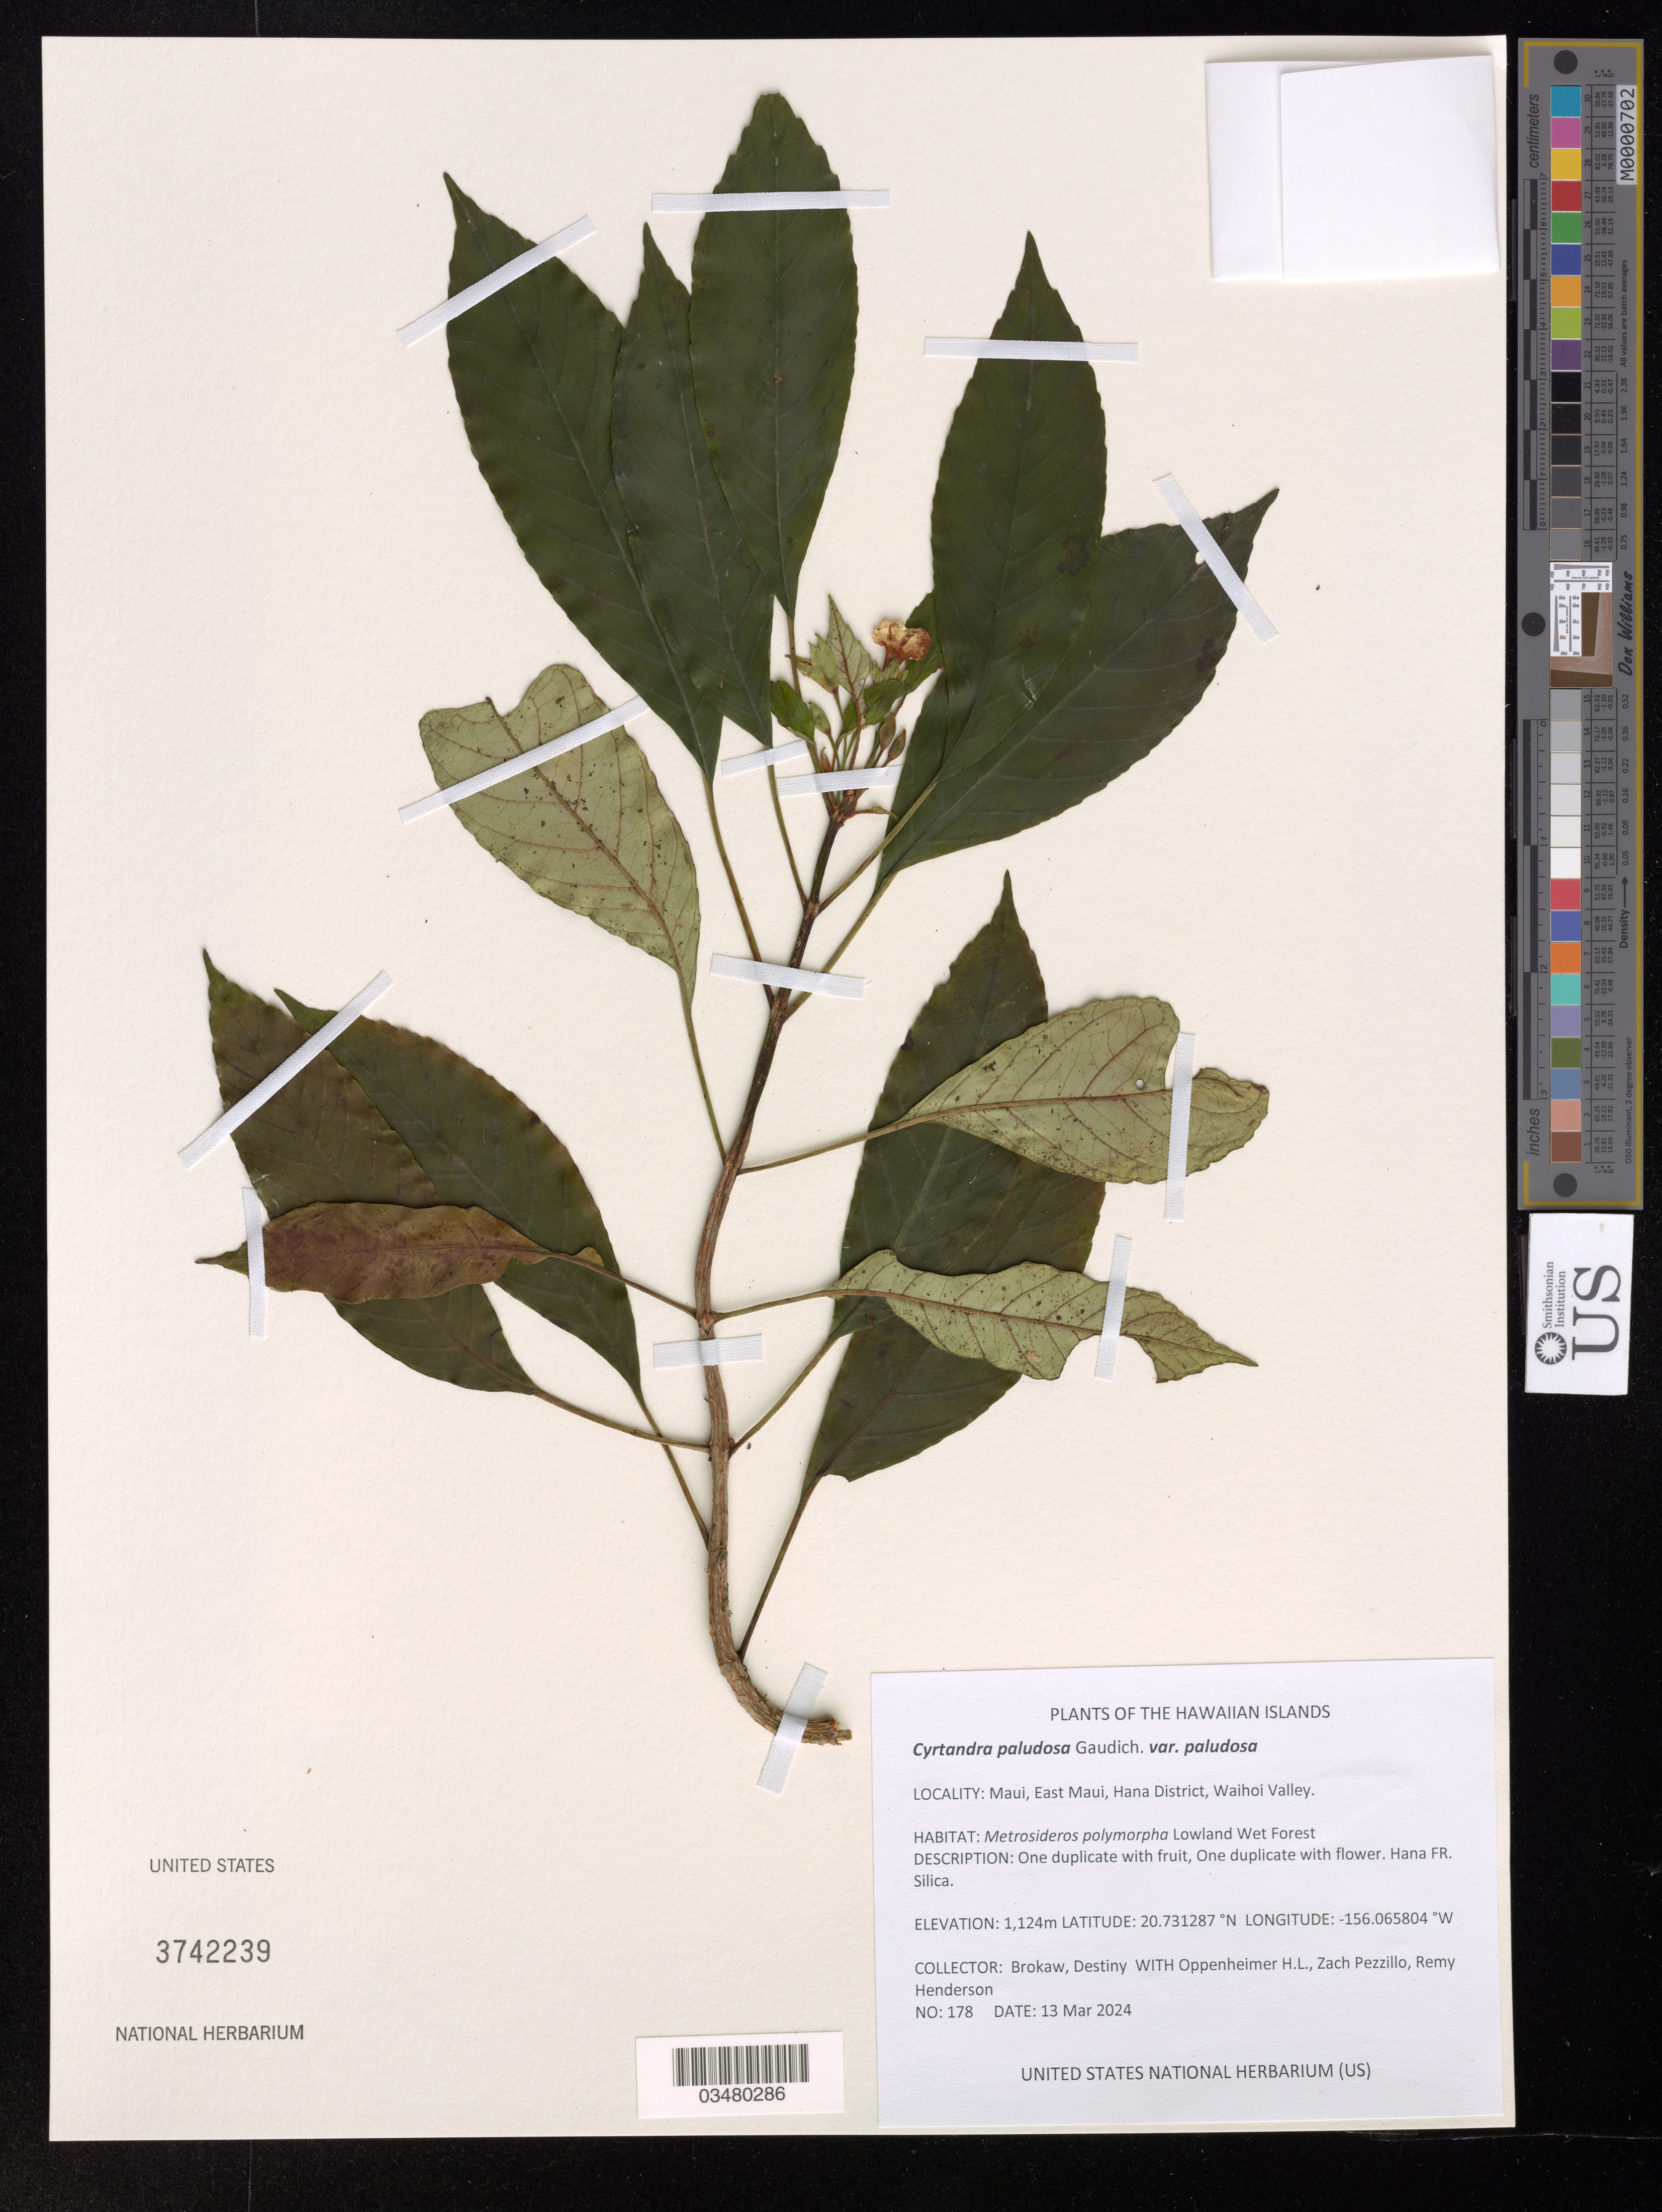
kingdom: Plantae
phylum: Tracheophyta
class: Magnoliopsida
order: Lamiales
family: Gesneriaceae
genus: Cyrtandra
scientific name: Cyrtandra paludosa var. paludosa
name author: Gaudich.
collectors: H. L. Oppenheimer, Z. Pezzillo & R. Henderson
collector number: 178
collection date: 2024-03-13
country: United States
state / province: Hawaii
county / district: Maui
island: Maui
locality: East Maui, Hana District, Waihoi Valley, Hana FR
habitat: Lowland wet forest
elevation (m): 1124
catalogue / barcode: US 3742239